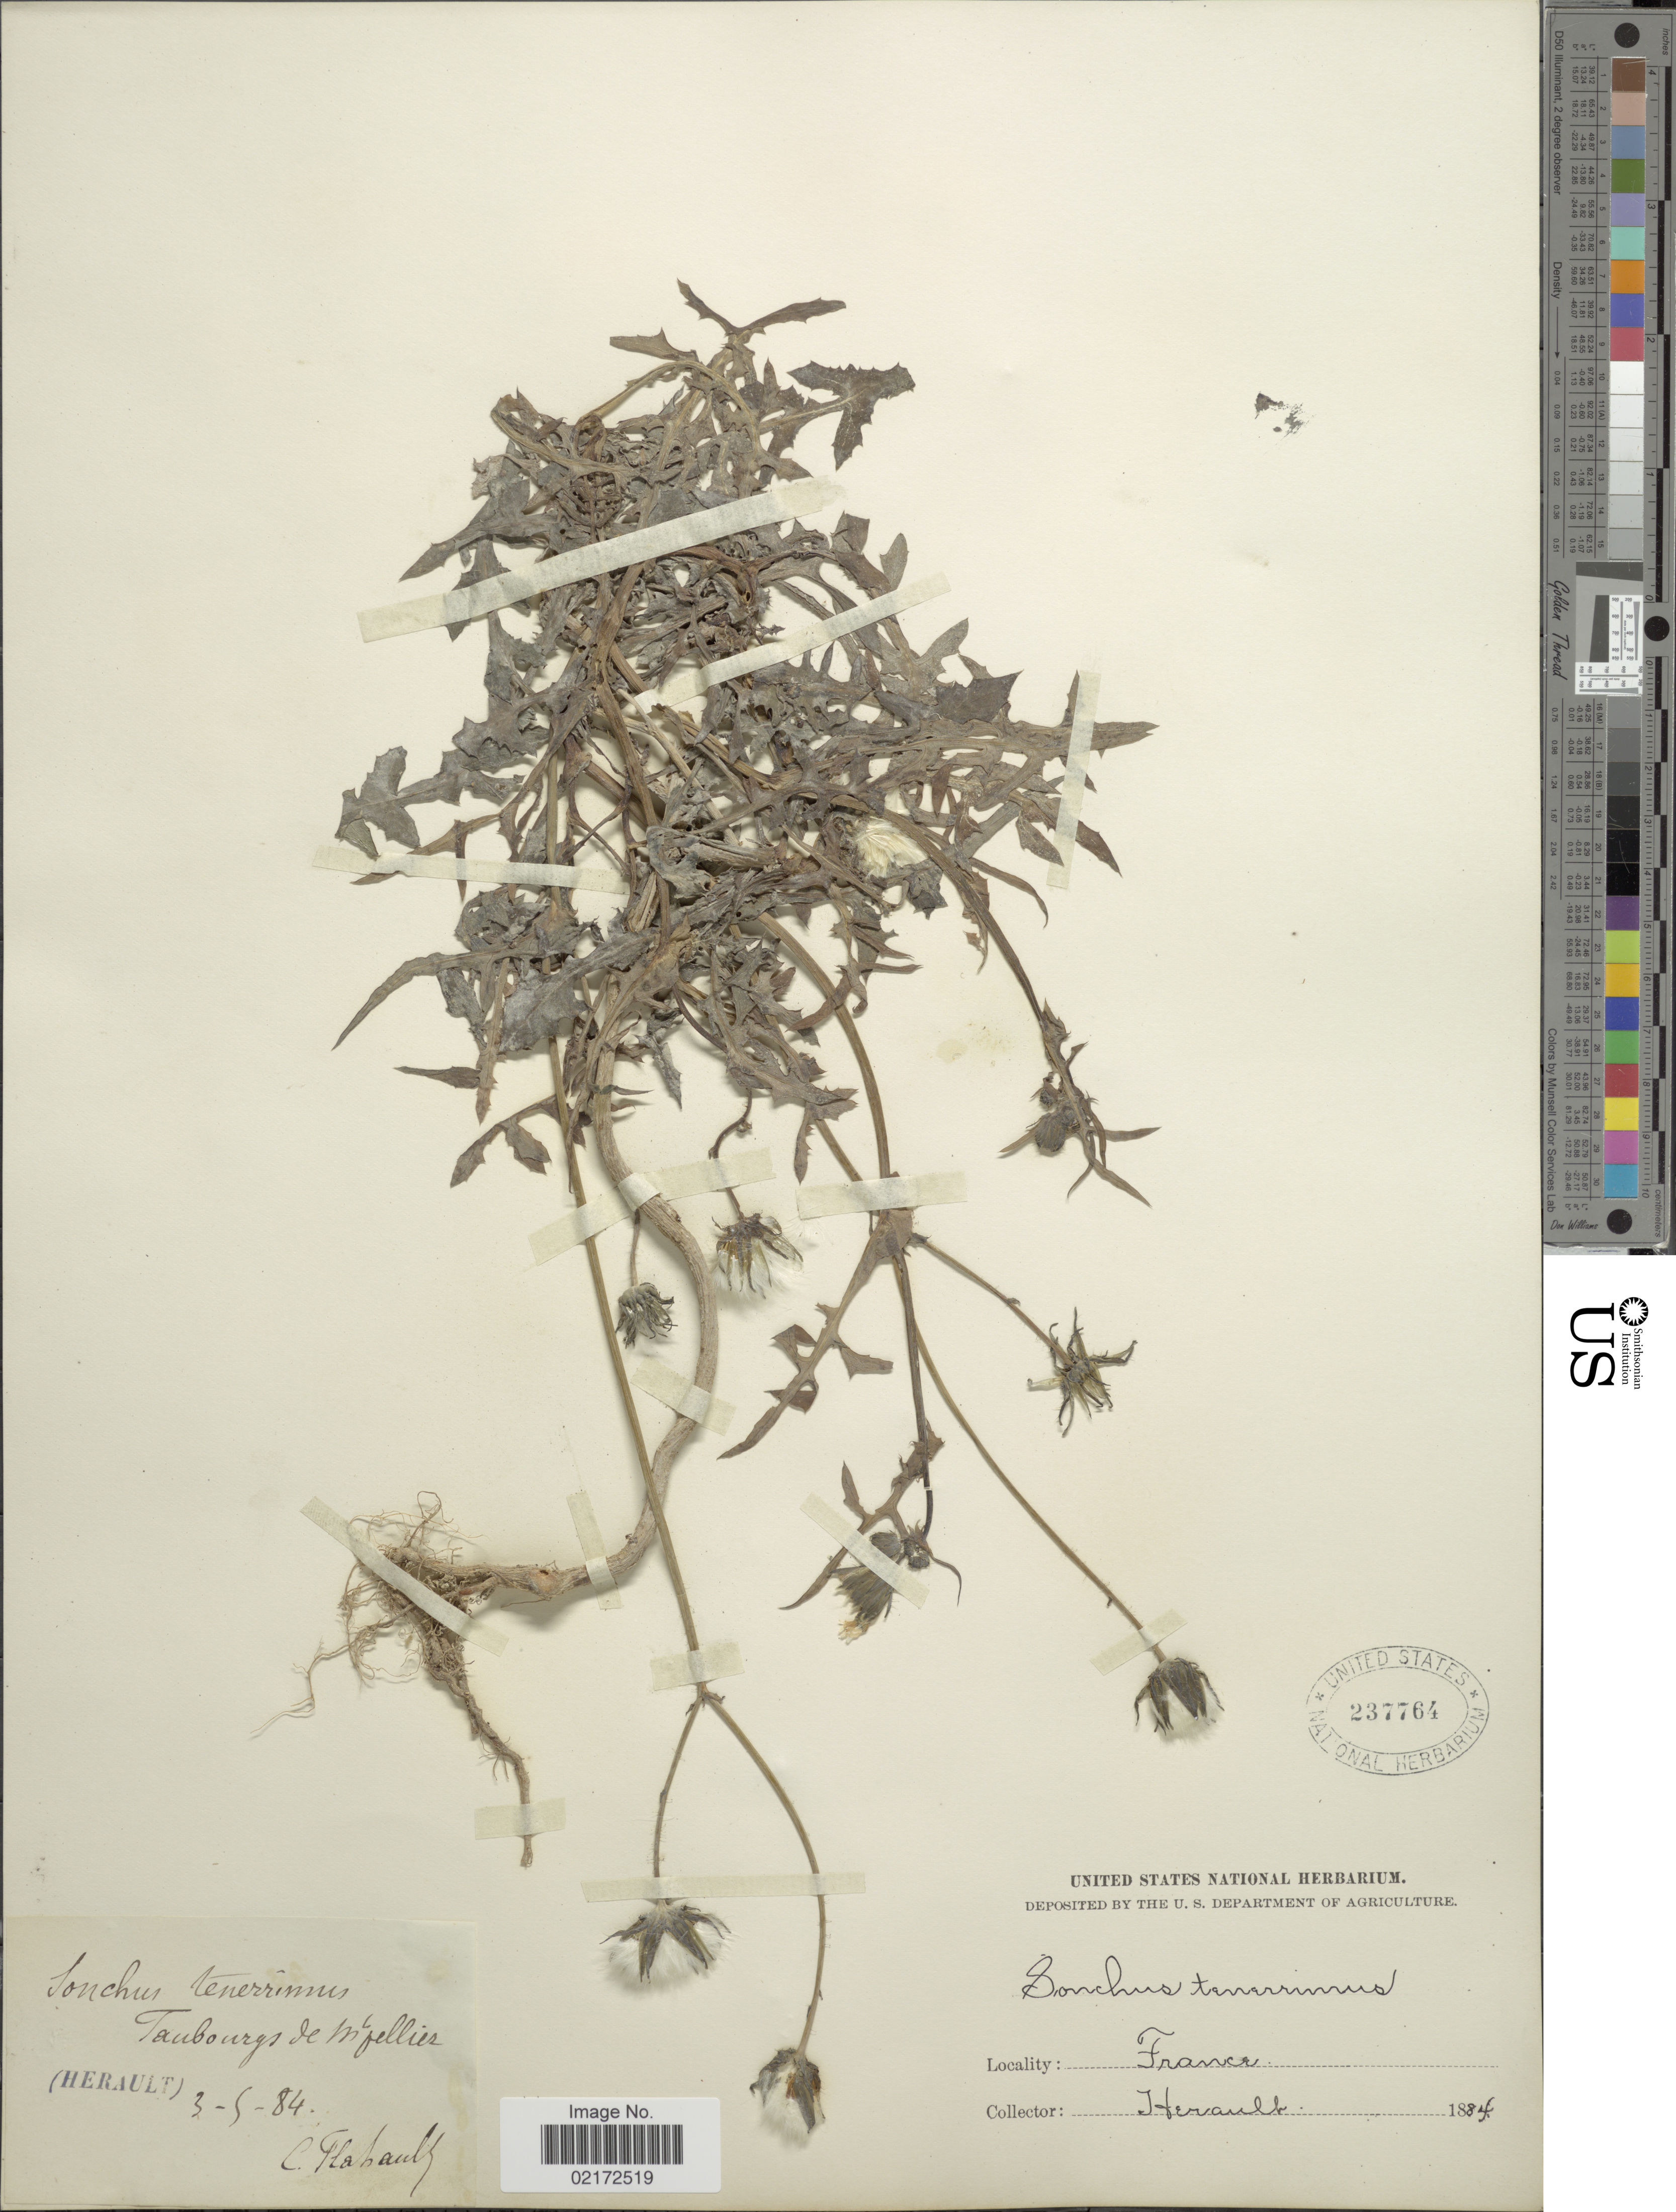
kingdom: Plantae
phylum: Tracheophyta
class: Magnoliopsida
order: Asterales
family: Asteraceae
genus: Sonchus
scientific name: Sonchus tenerrimus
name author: L.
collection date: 1884-05-03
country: France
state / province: Occitanie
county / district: Hérault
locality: Tanbourgs de Nifellier [interpreted]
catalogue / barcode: US 237764